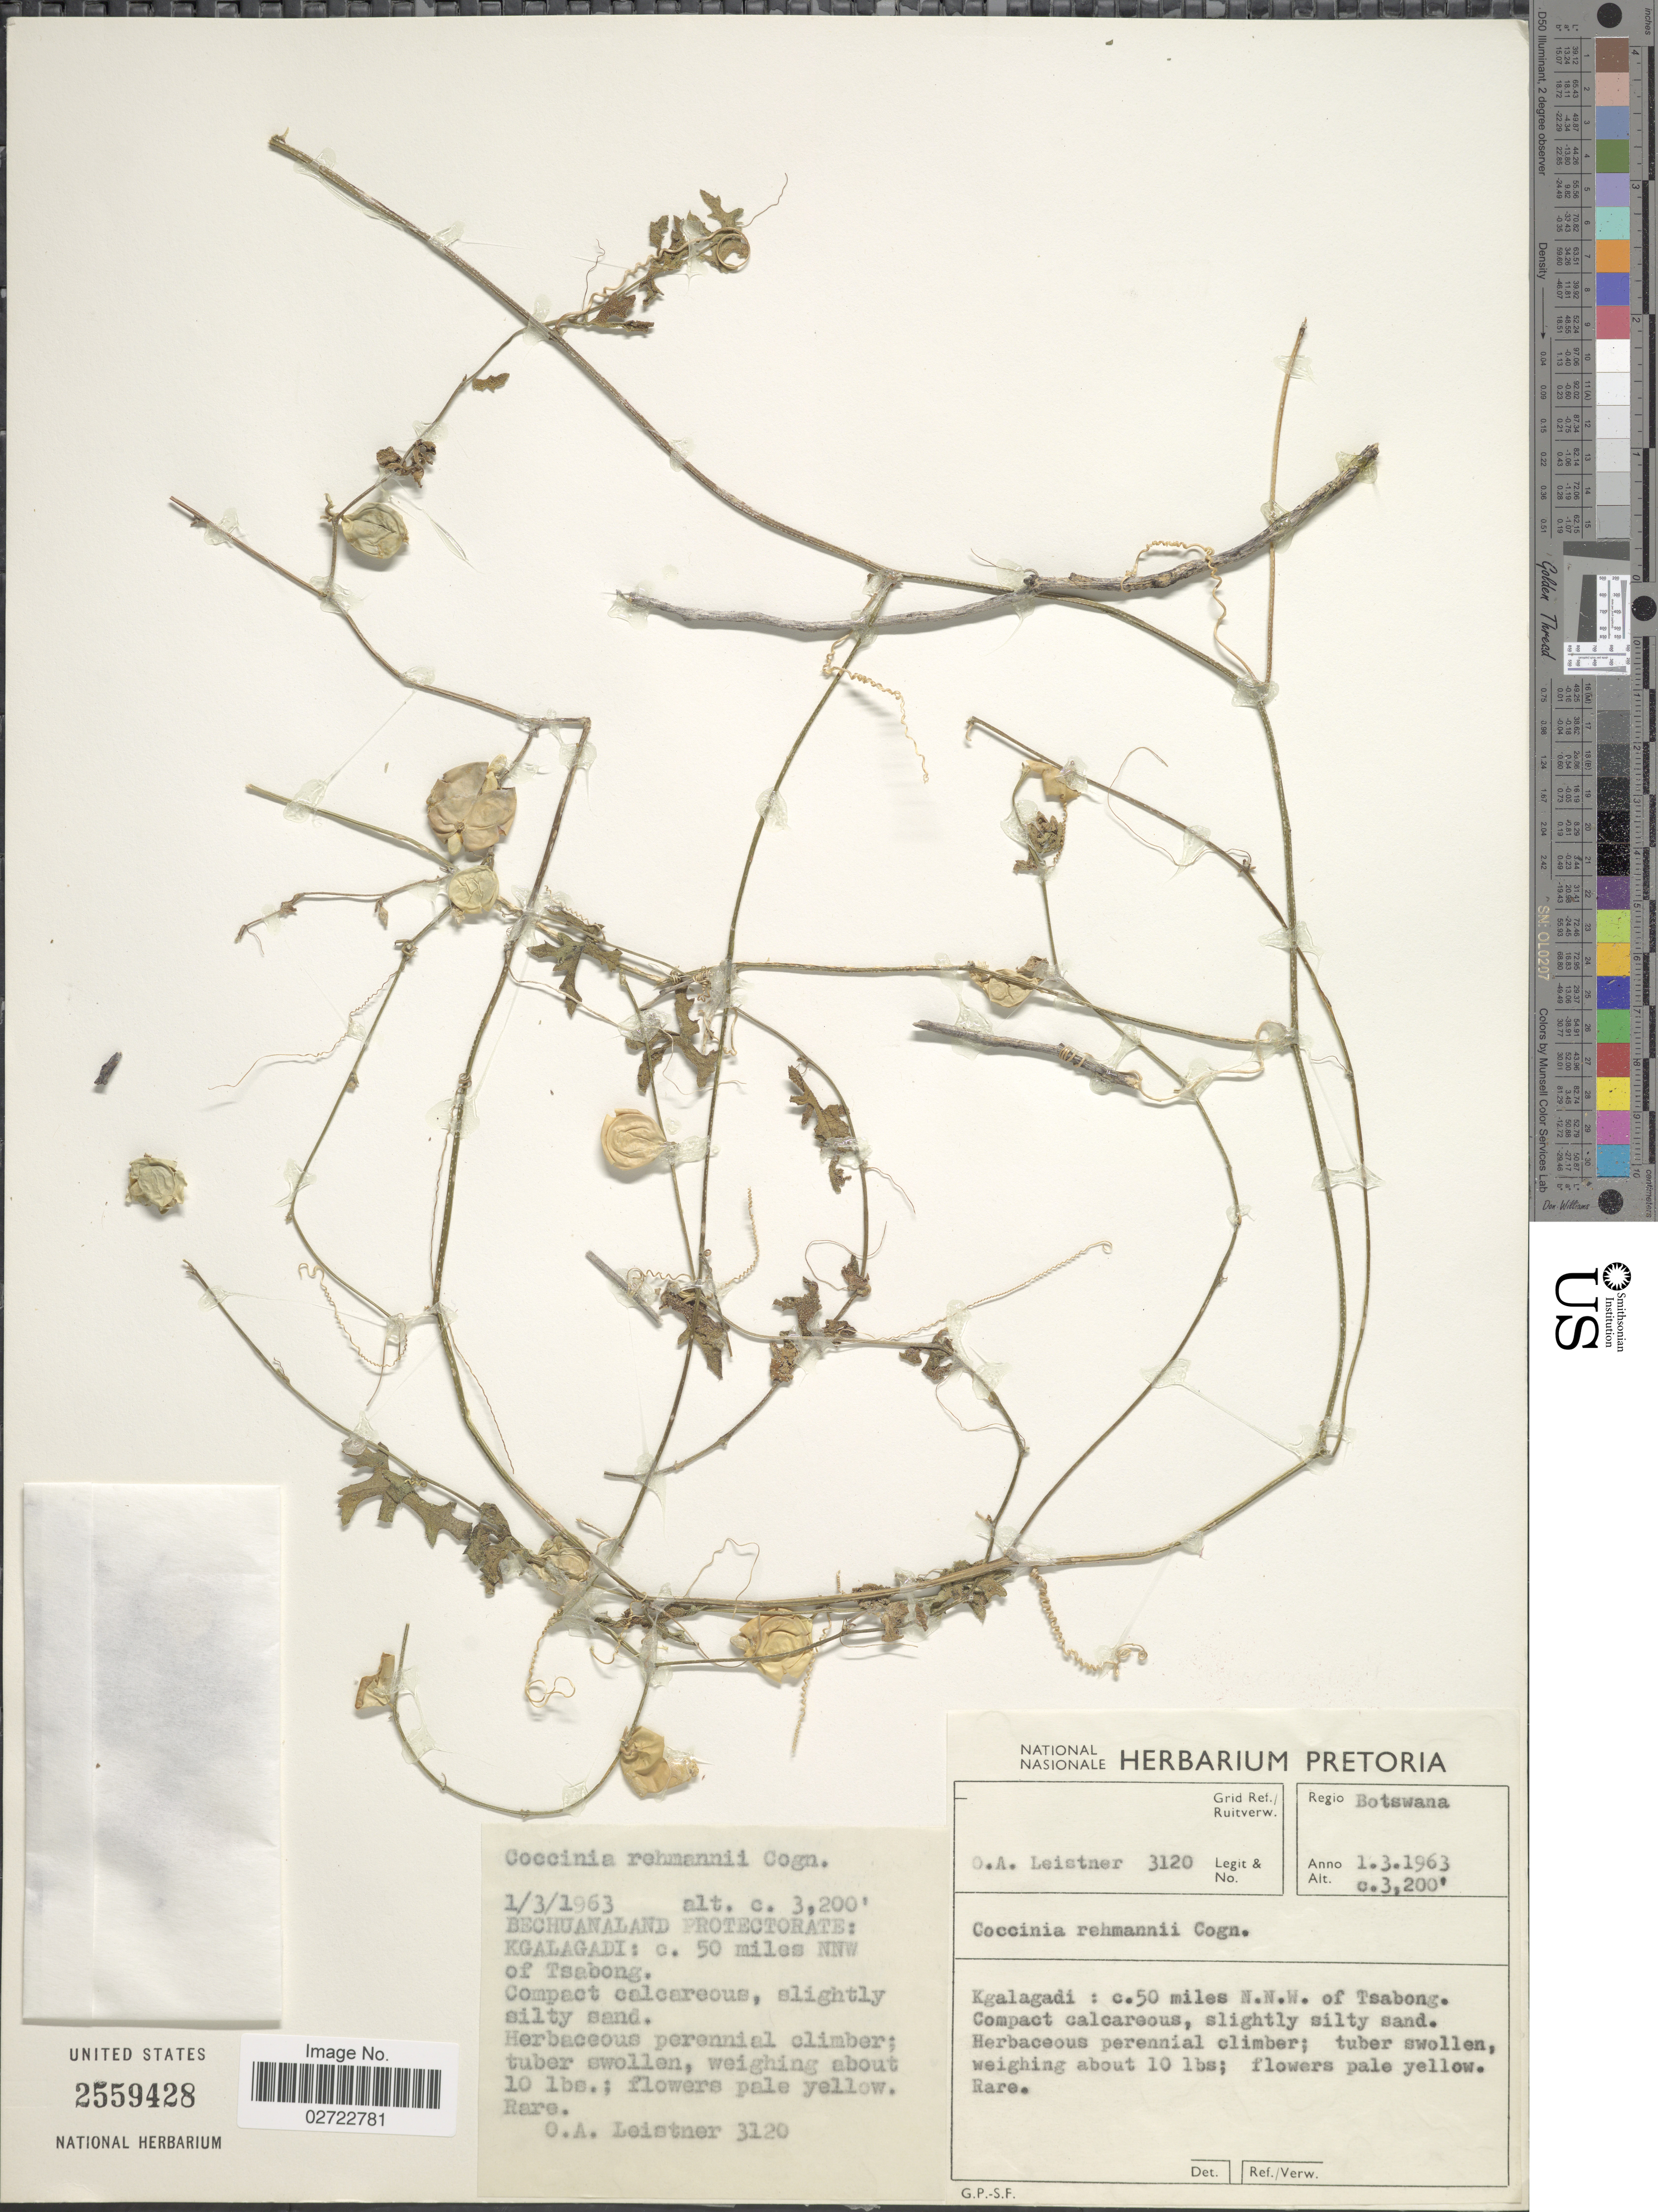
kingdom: Plantae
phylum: Tracheophyta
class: Magnoliopsida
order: Cucurbitales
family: Cucurbitaceae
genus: Coccinia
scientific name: Coccinia rehmannii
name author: Cogn.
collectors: O. A. Leistner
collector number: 3120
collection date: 1963-03-01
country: Botswana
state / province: Kgalagadi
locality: Bechuanaland Protectorate. c. 50 miles NNW of Tsabong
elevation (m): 975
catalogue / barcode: US 2559428